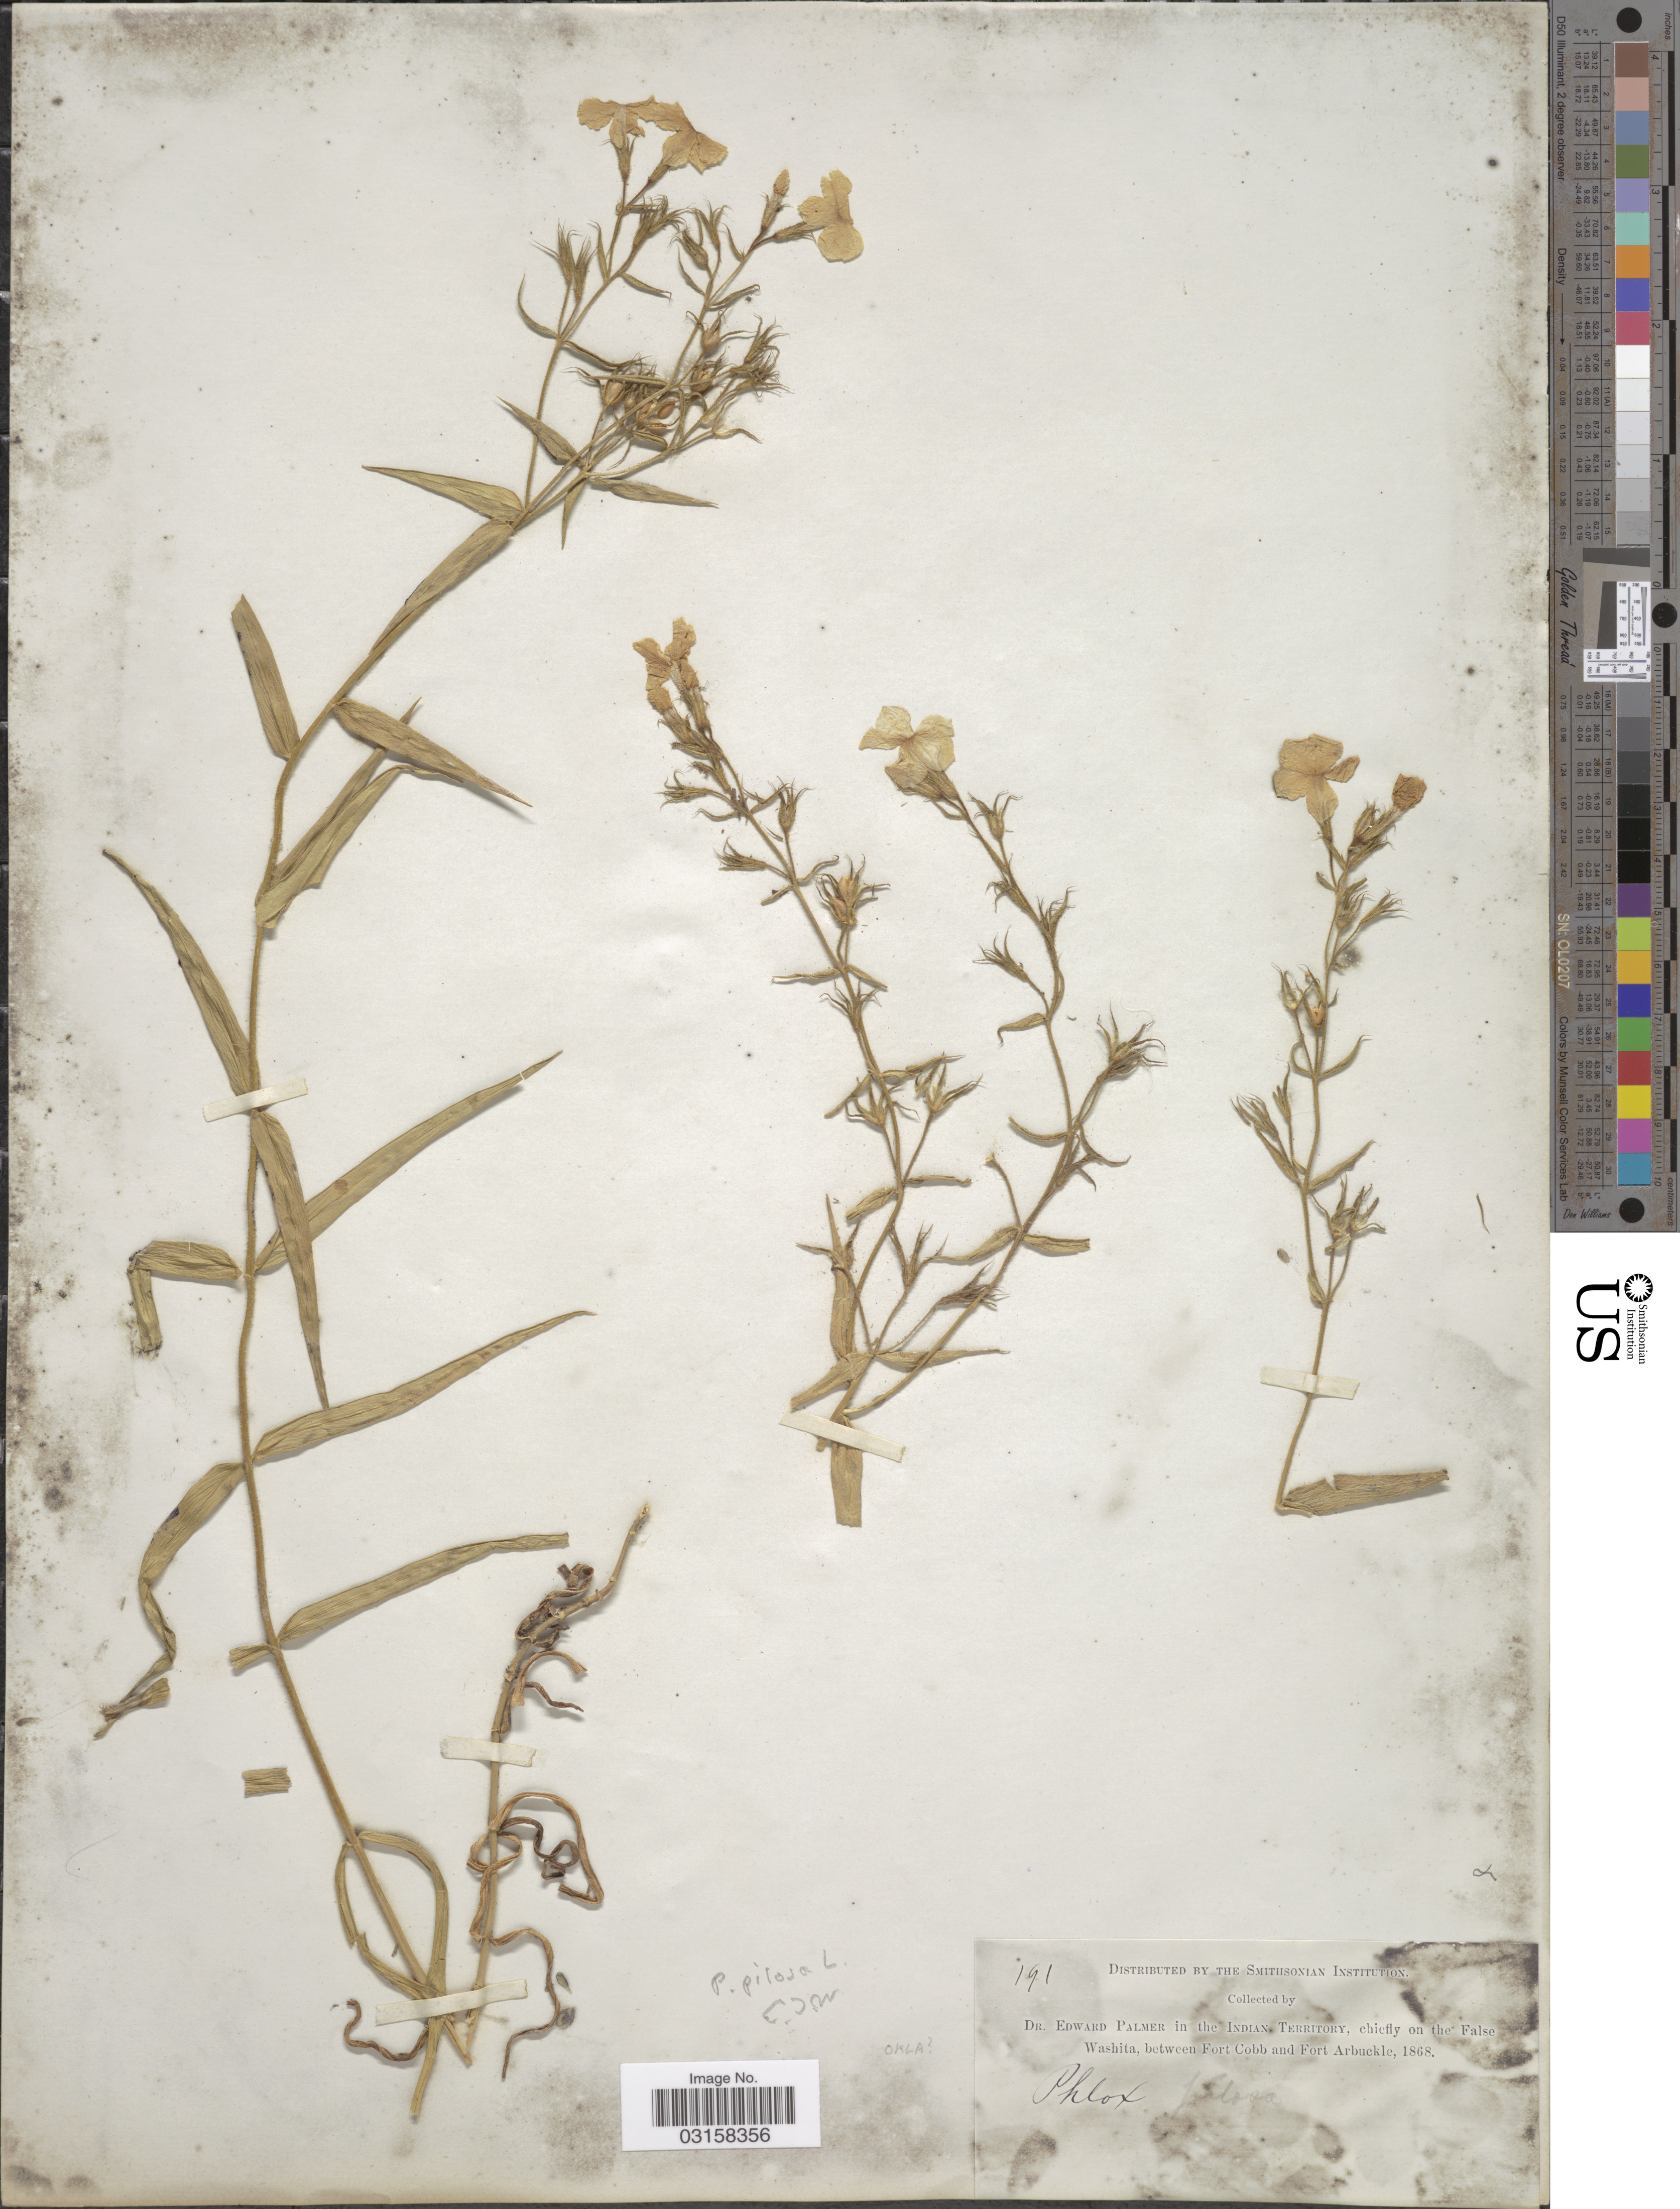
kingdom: Plantae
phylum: Tracheophyta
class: Magnoliopsida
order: Ericales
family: Polemoniaceae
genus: Phlox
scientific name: Phlox pilosa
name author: L.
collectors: E. Palmer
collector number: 191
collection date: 1868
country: United States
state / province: Oklahoma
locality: In the Indian Territory, chiefly on the False Washita, between Fort Cobb and Fort Arbuckle.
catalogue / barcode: US 103193